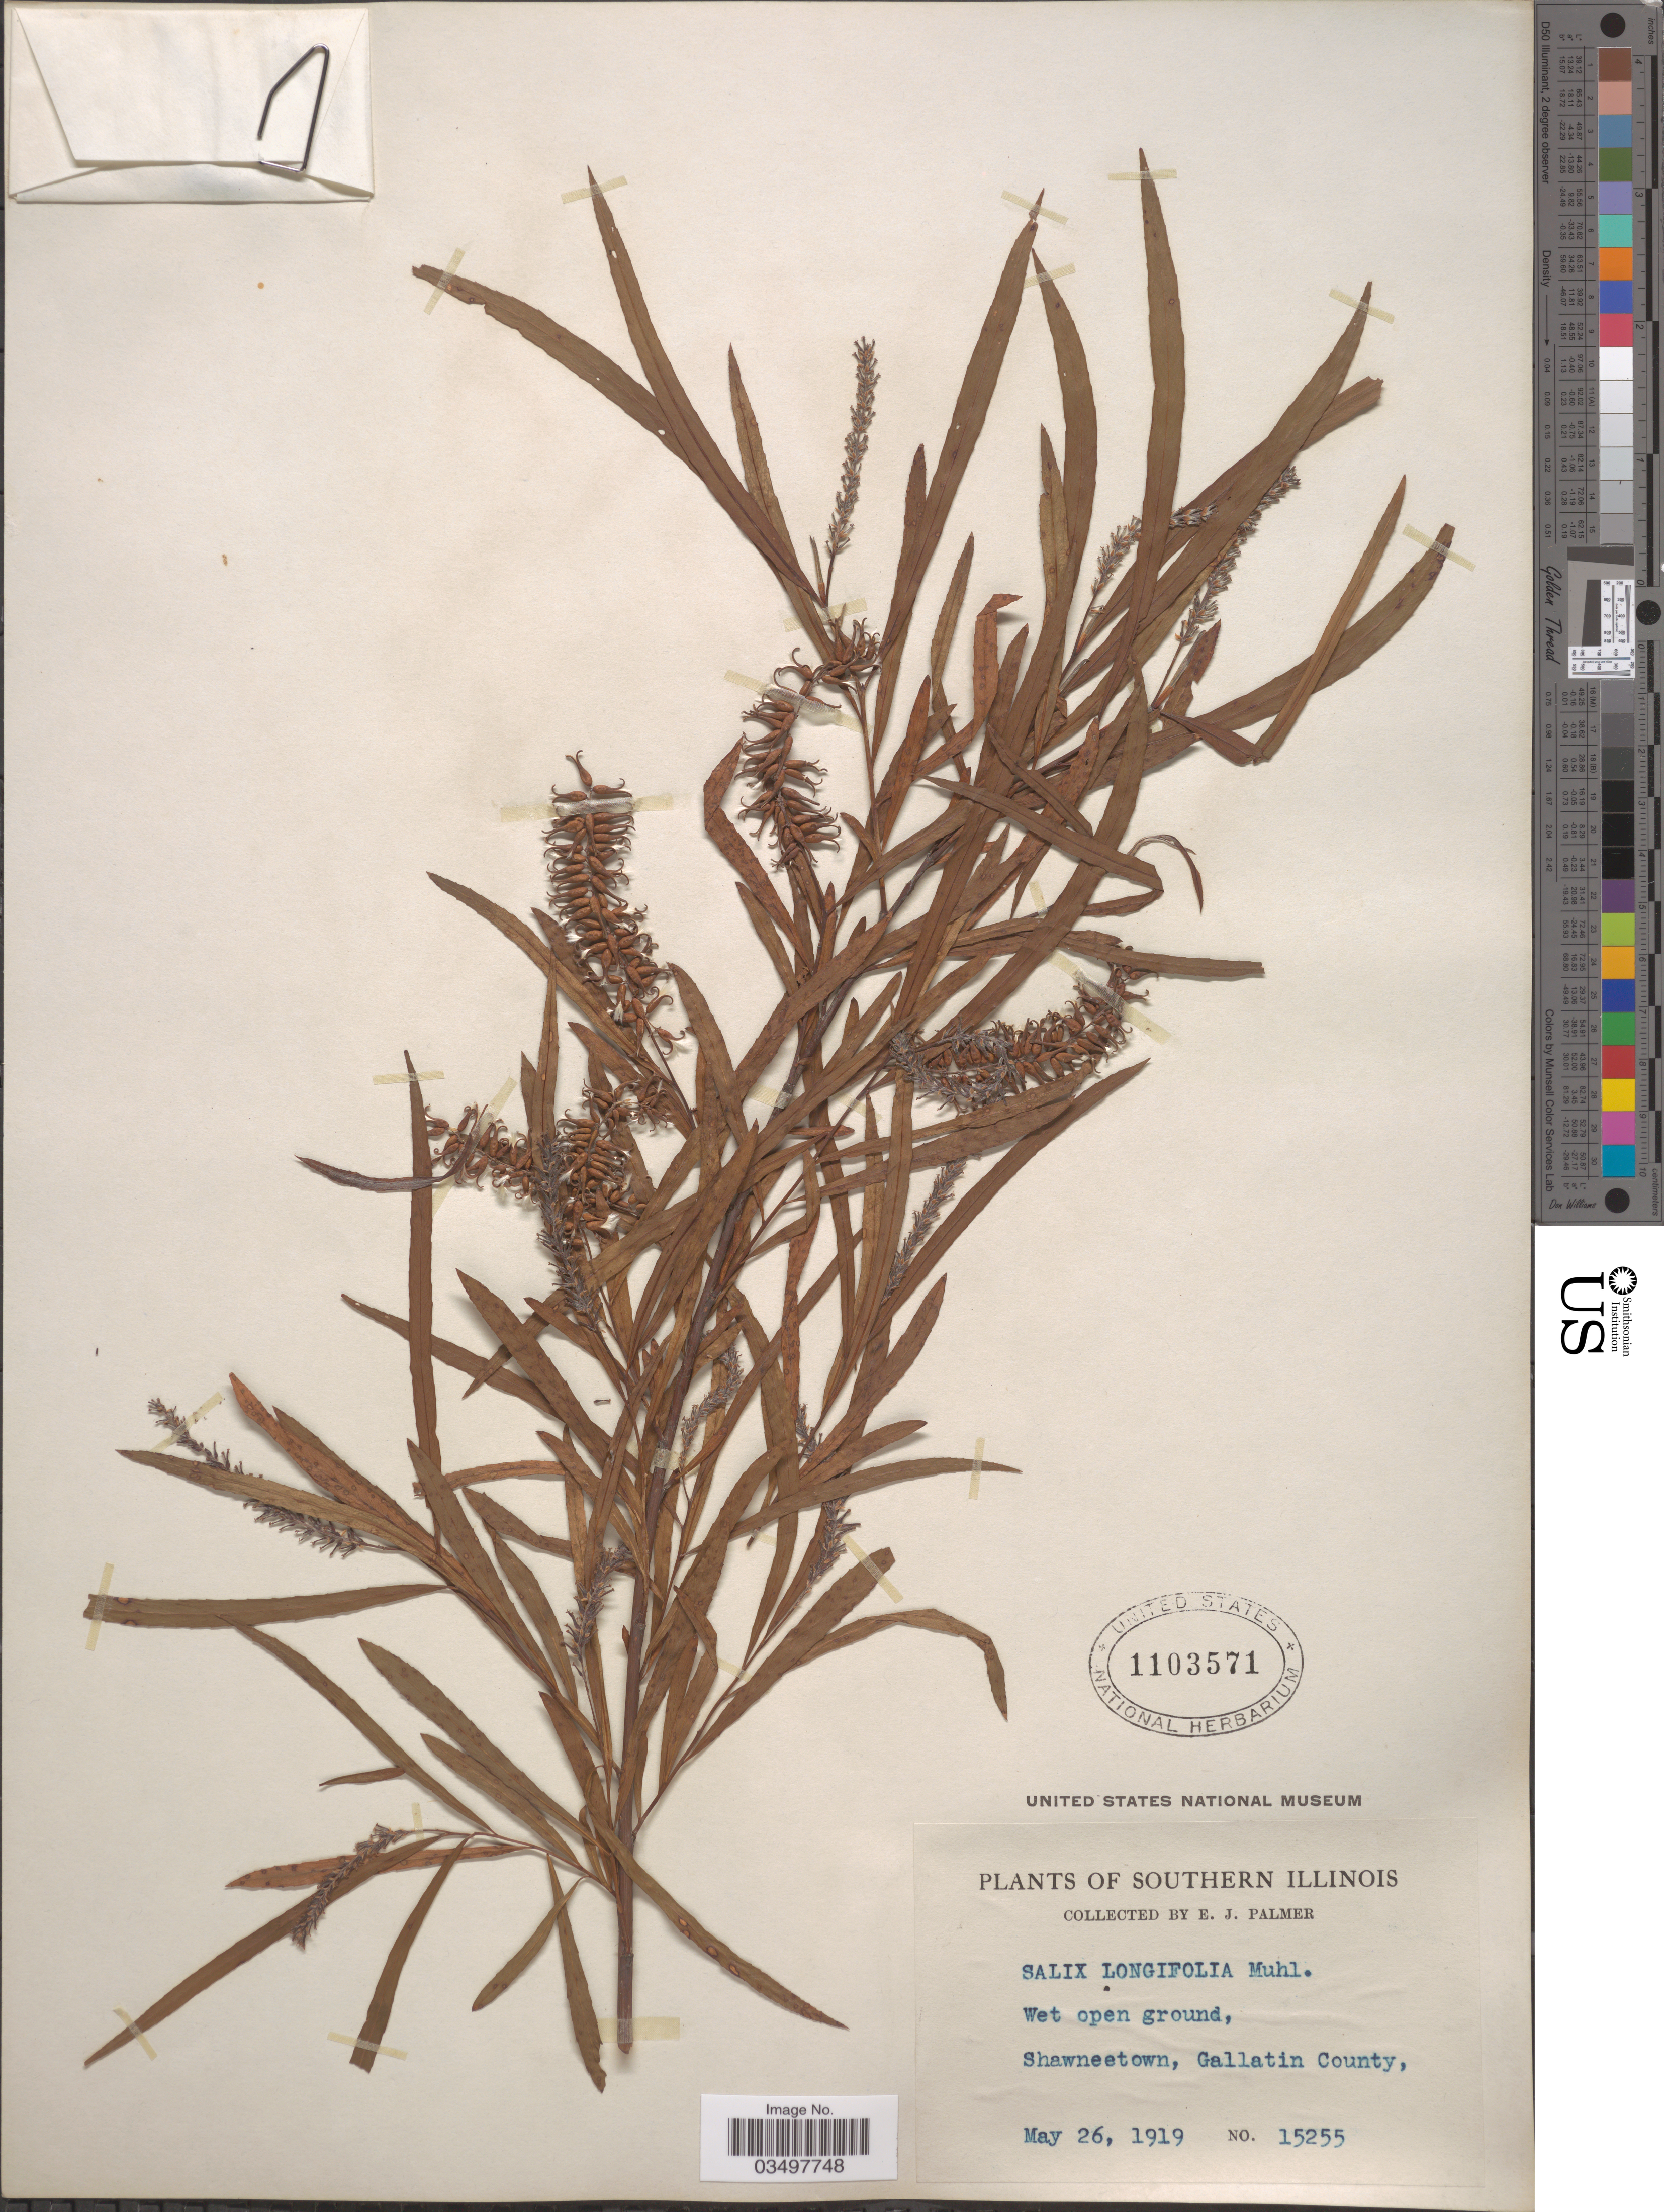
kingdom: Plantae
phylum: Tracheophyta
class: Magnoliopsida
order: Malpighiales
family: Salicaceae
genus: Salix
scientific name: Salix interior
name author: Rowlee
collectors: E. J. Palmer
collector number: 15255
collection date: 1919-05-26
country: United States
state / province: Illinois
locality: Southern Illinois. Wet open ground, Shawneetown, Gallatin County.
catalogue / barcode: US 1103571